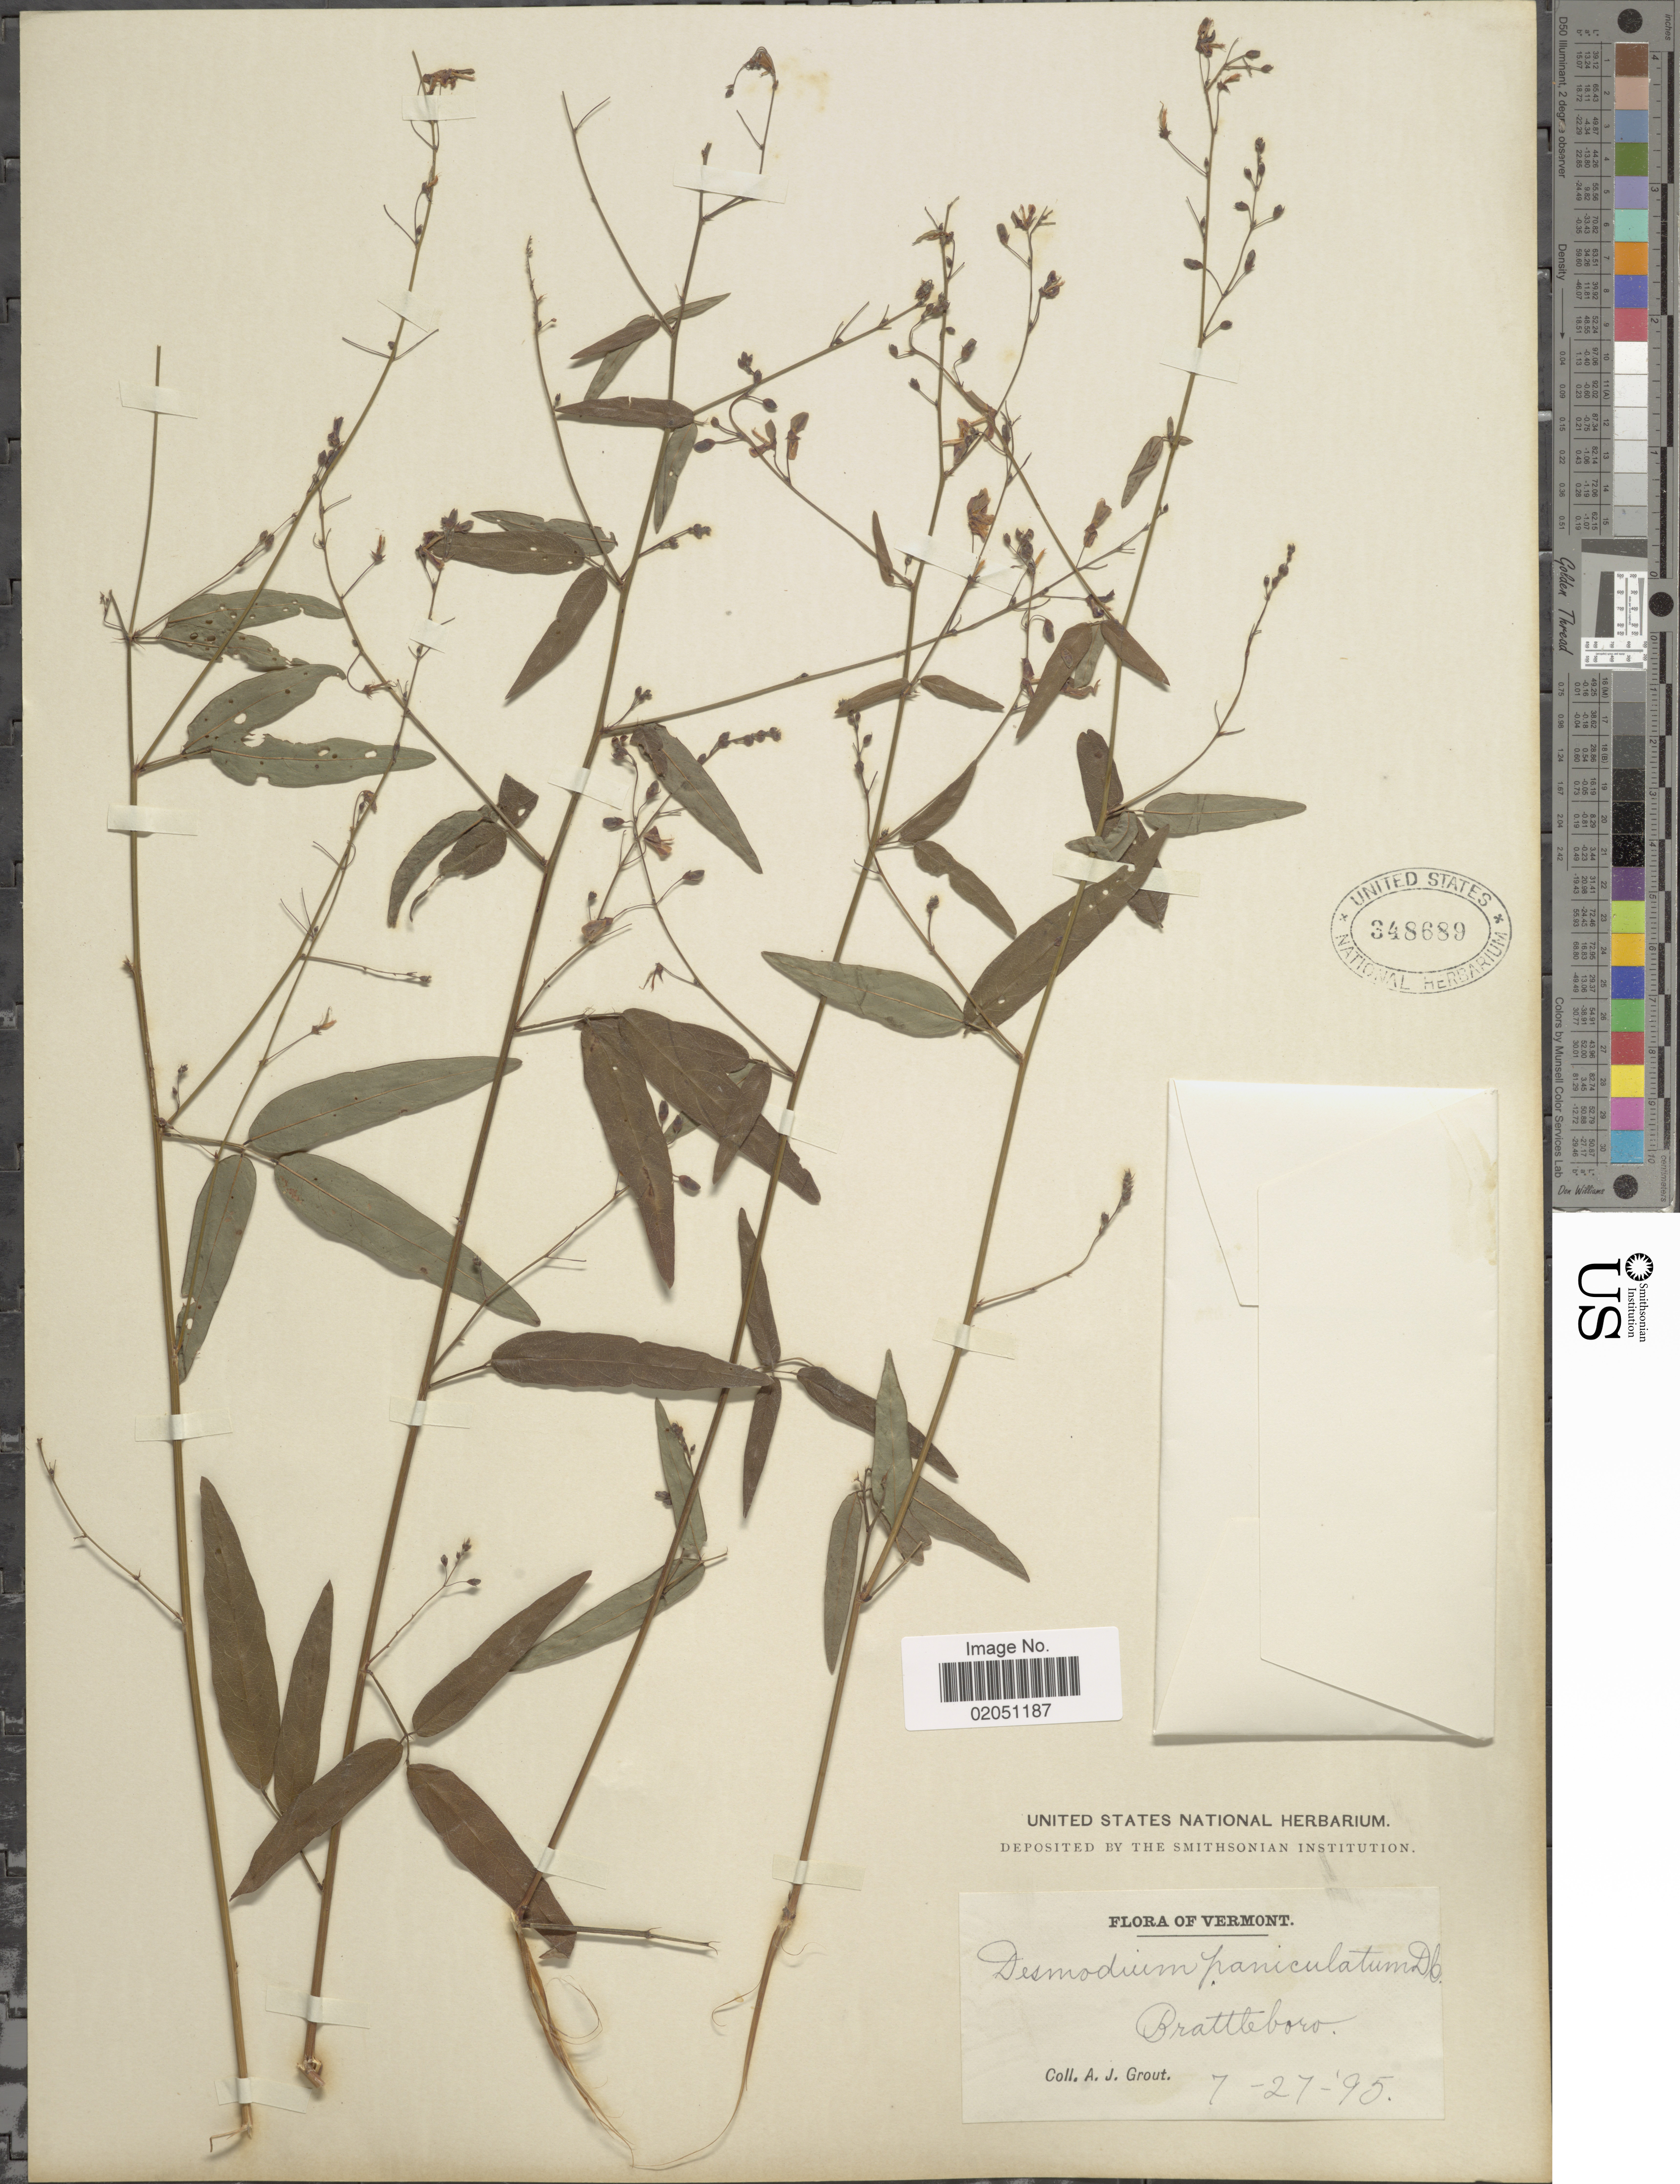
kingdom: Plantae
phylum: Tracheophyta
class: Magnoliopsida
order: Fabales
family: Fabaceae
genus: Desmodium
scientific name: Desmodium paniculatum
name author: (L.) DC.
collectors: A. J. Grout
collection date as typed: Transcribed d/m/y: 27/7/95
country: United States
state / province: Vermont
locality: Brattleboro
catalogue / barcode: US 348689